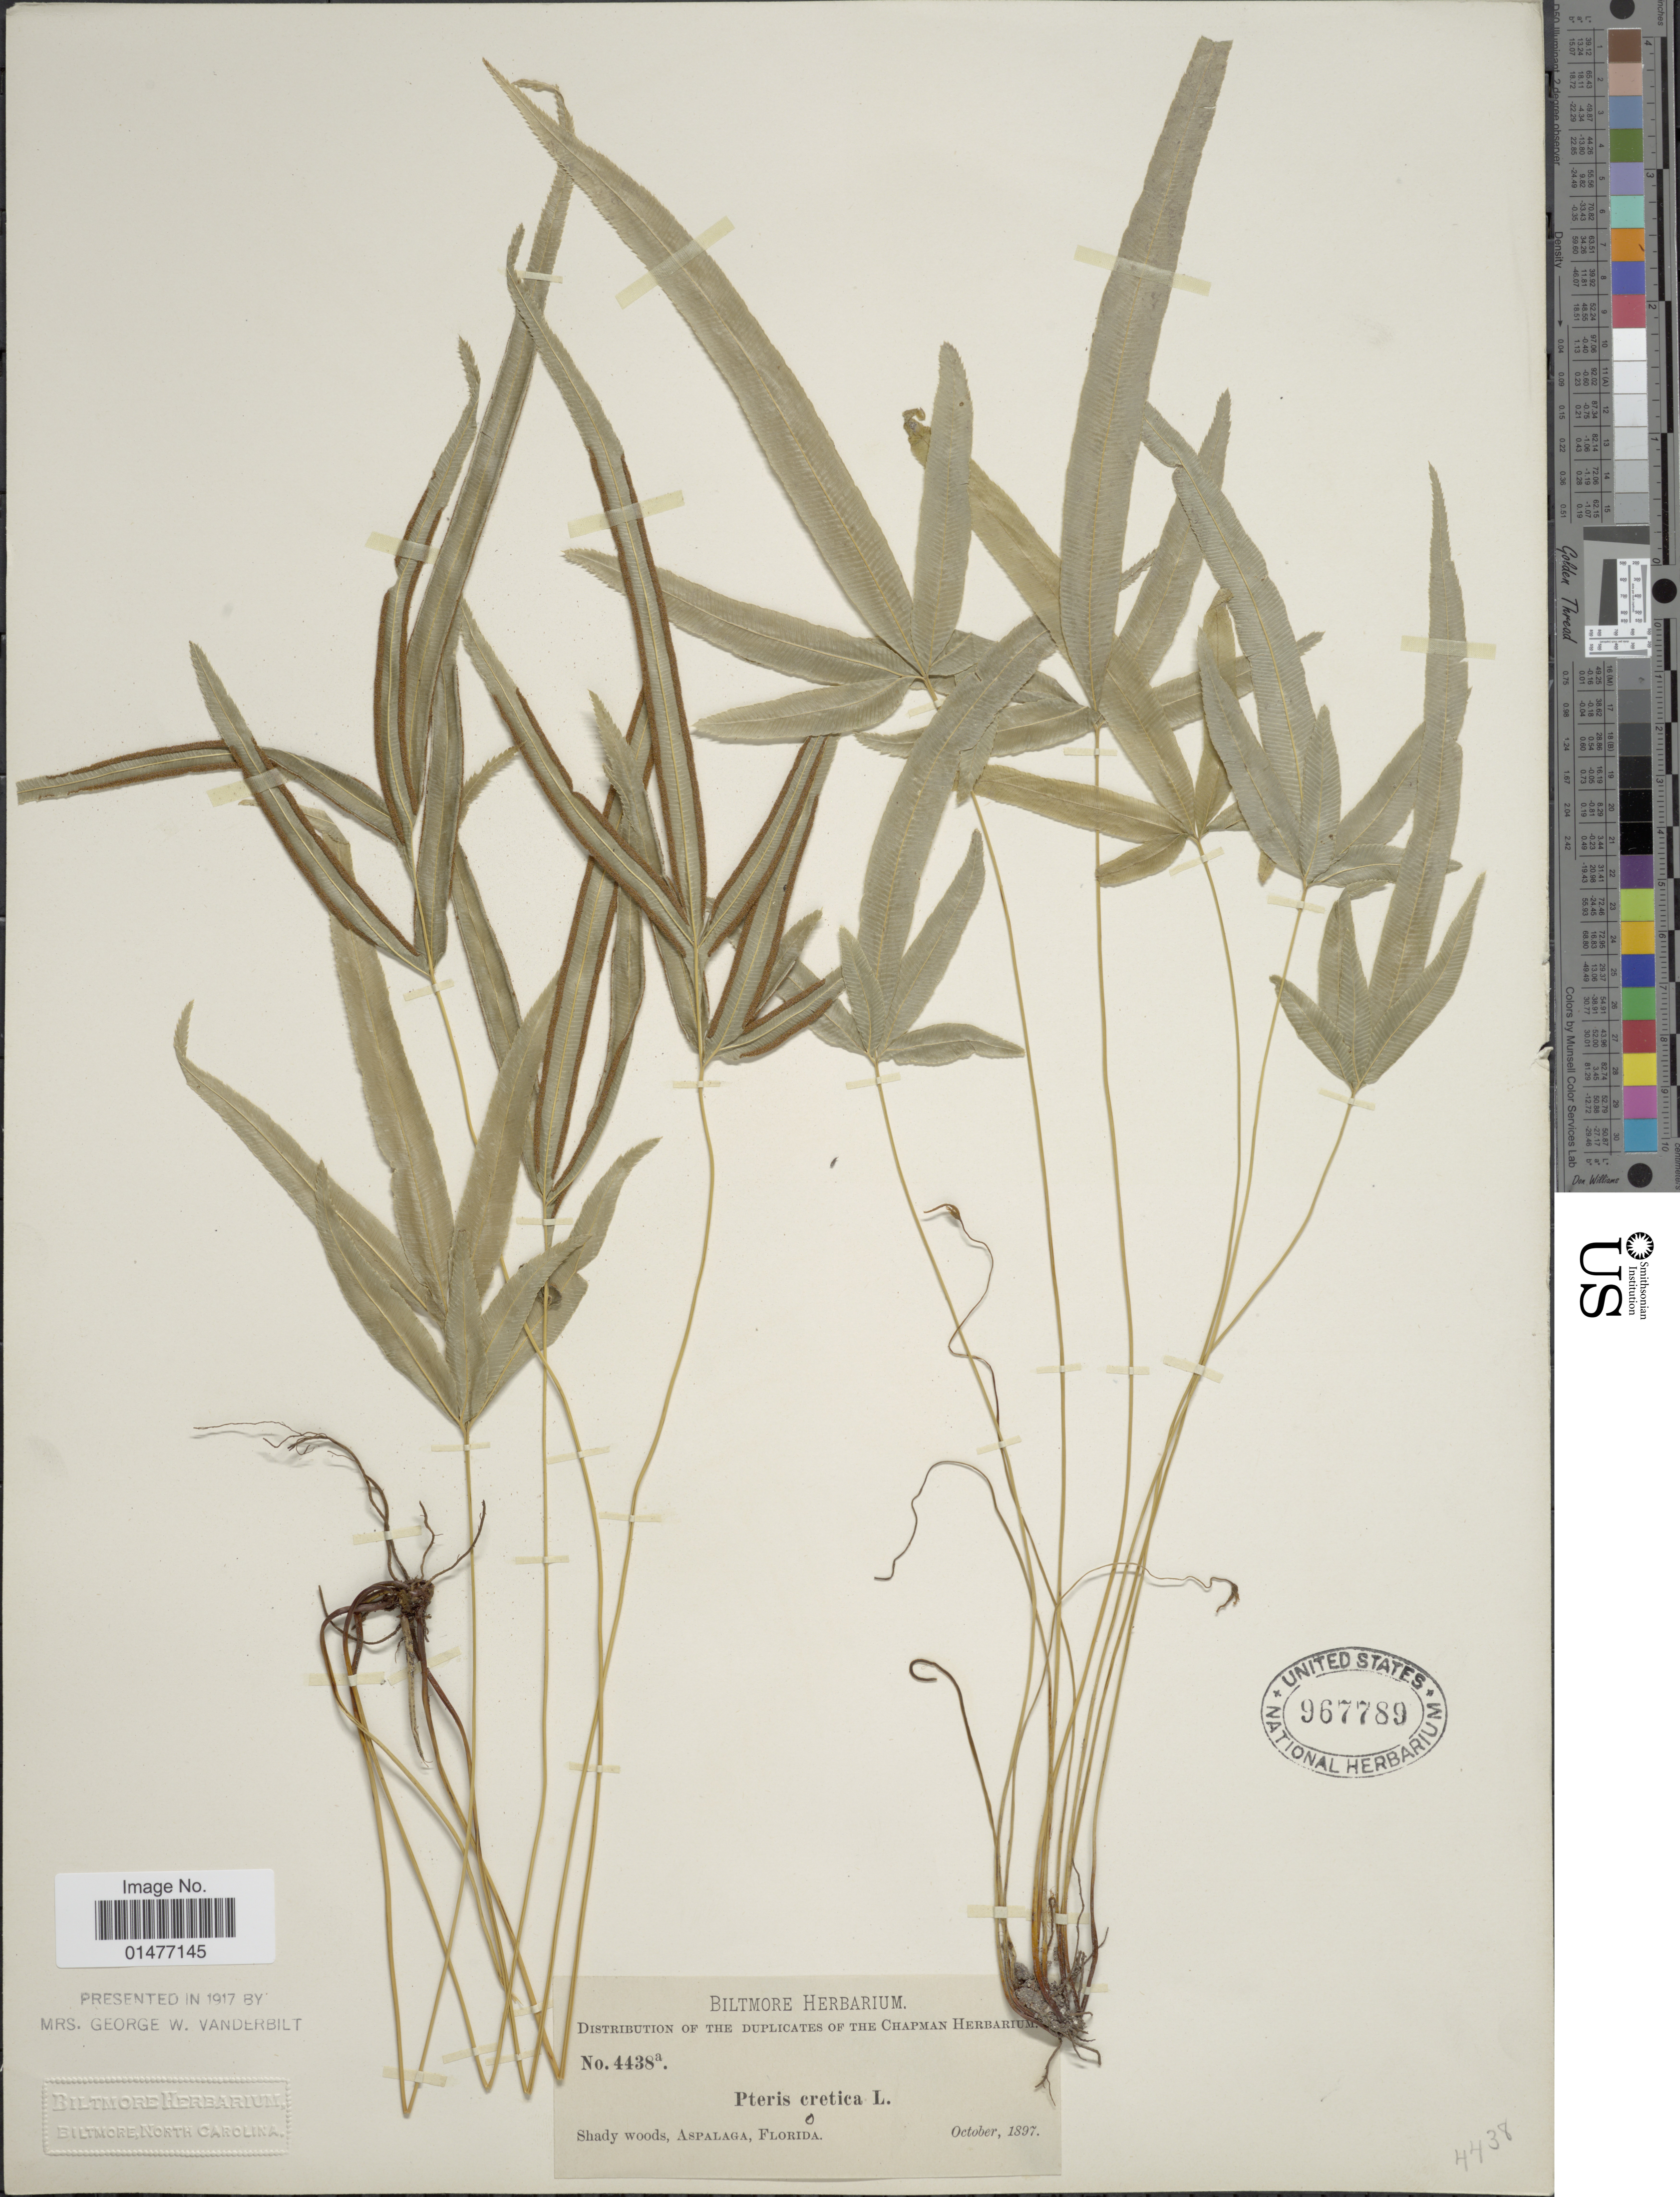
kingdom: Plantae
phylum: Tracheophyta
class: Polypodiopsida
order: Polypodiales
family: Pteridaceae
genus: Pteris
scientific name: Pteris cretica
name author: L.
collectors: ex herb. Biltmore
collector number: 4438a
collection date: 1897-10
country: United States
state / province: Florida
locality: Shady woods, Aspalaga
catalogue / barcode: US 967789